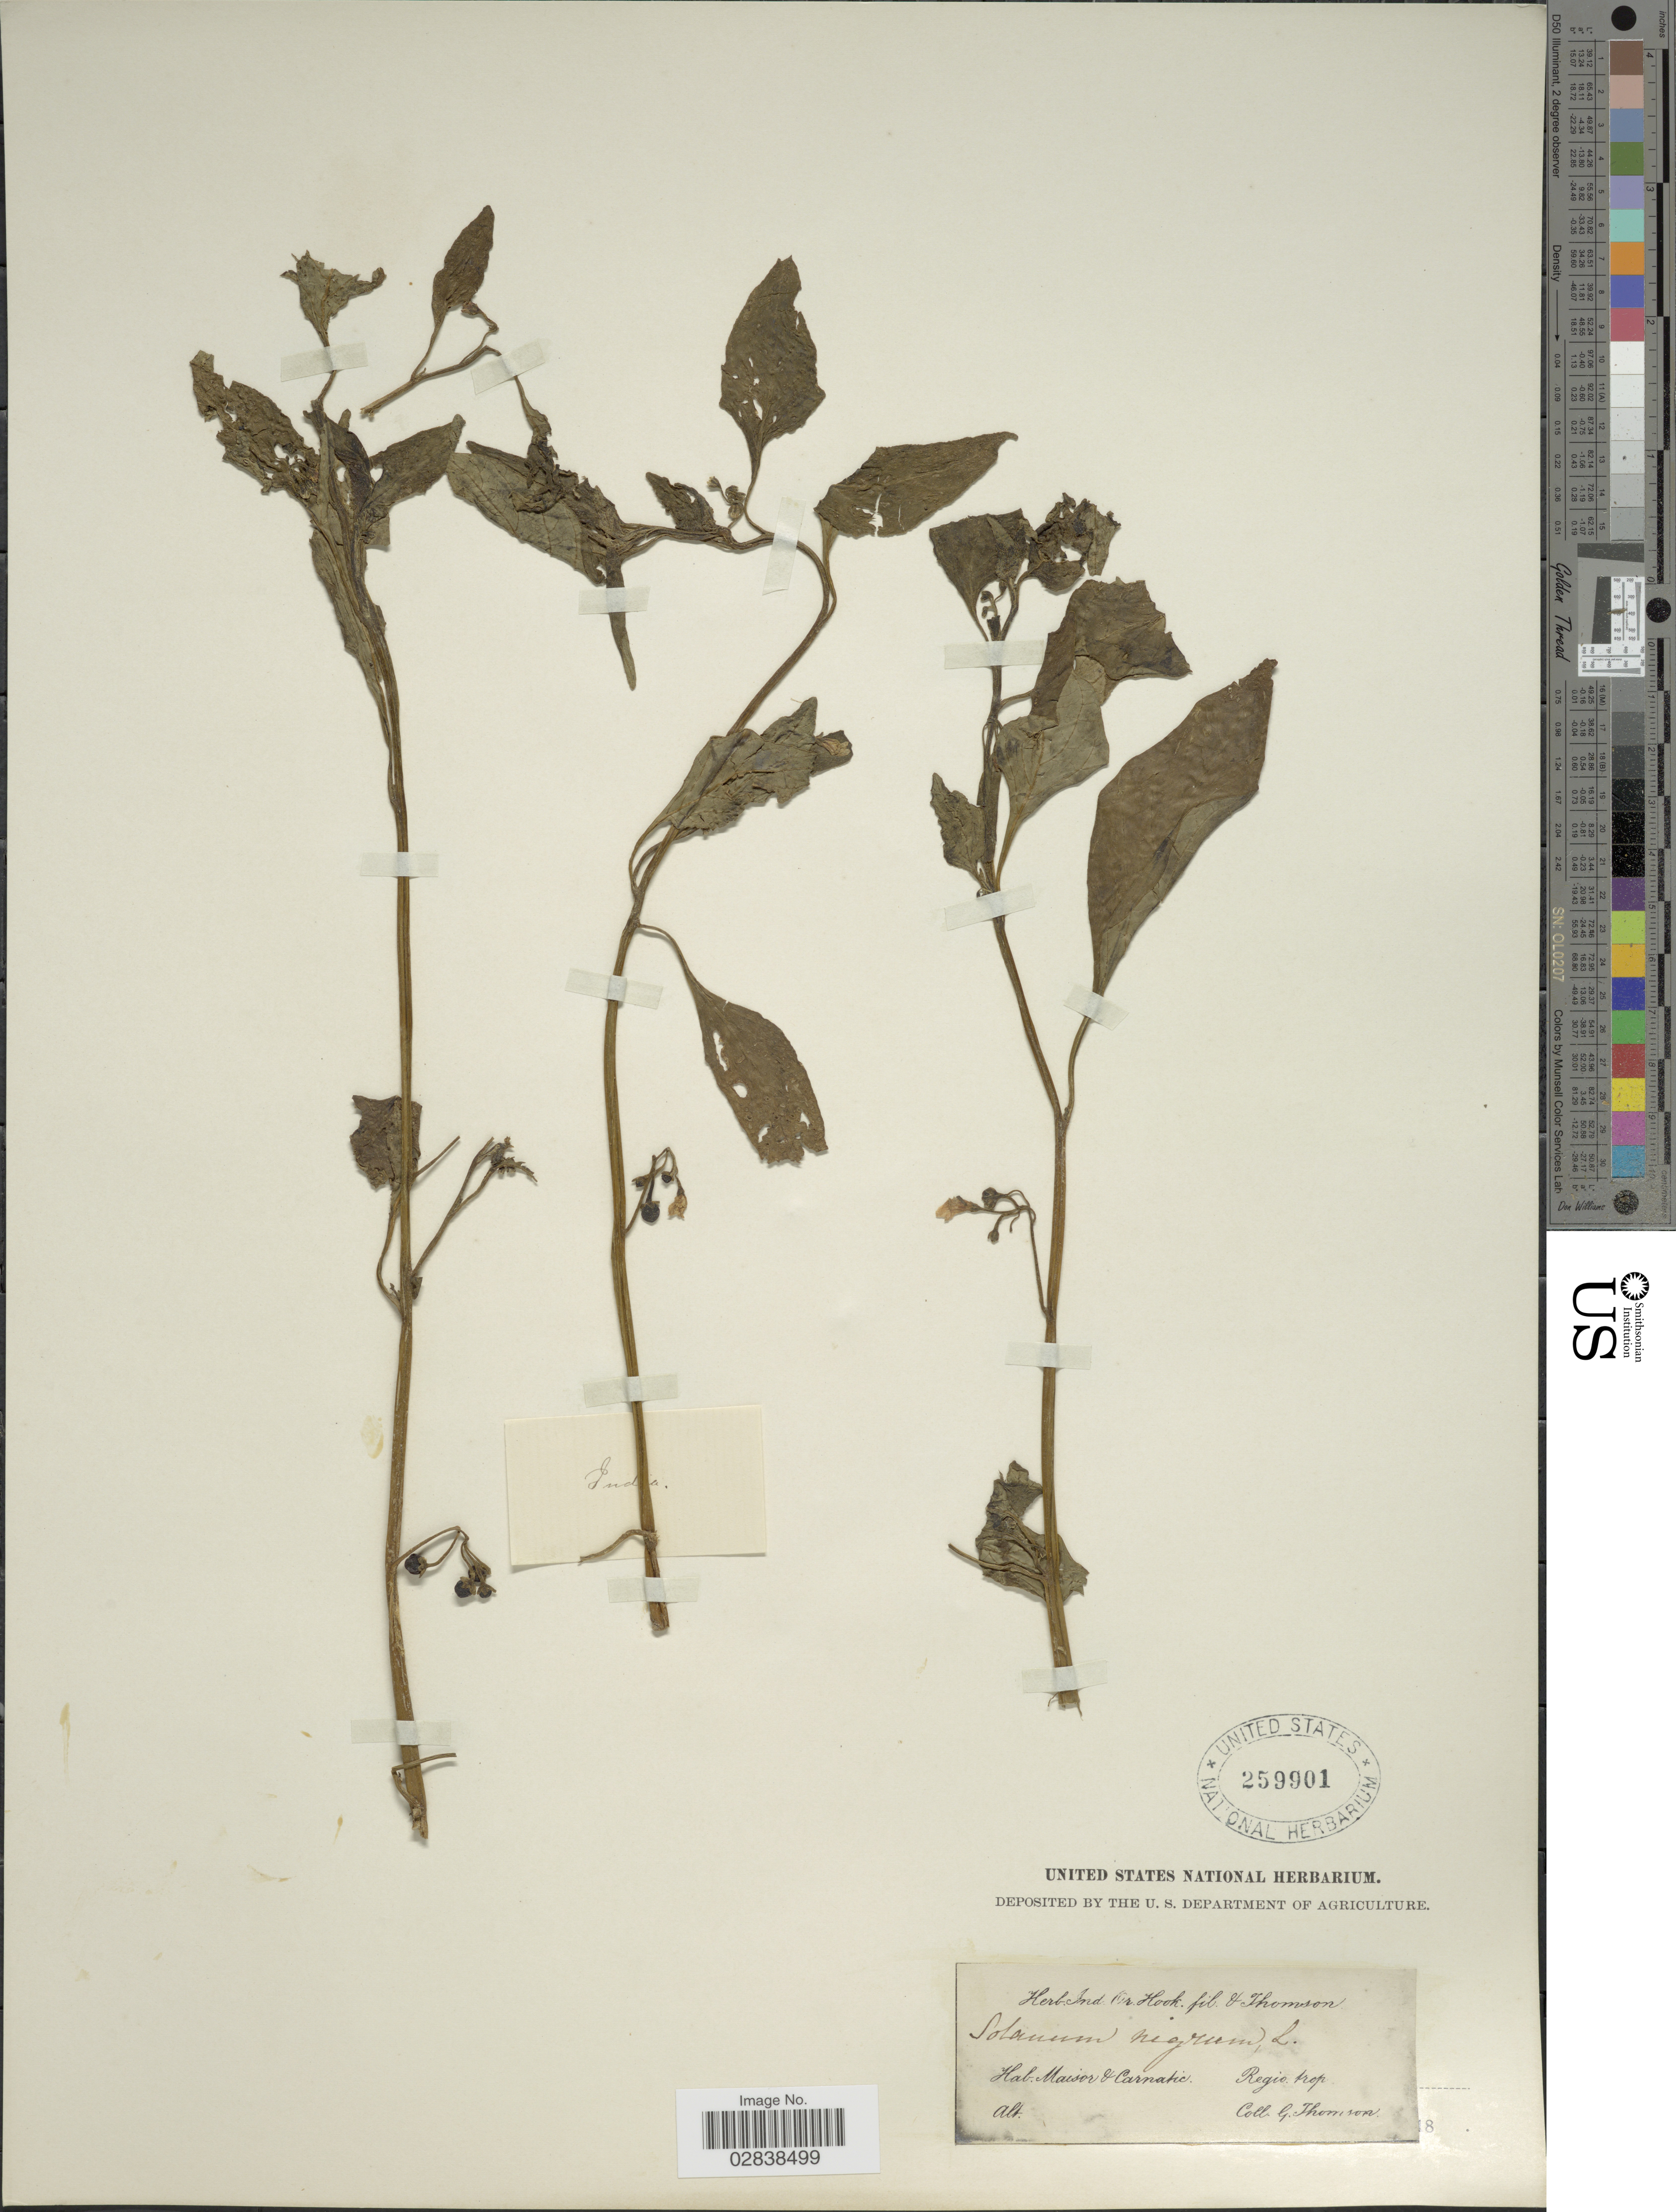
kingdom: Plantae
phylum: Tracheophyta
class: Magnoliopsida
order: Solanales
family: Solanaceae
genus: Solanum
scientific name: Solanum nigrum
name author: L.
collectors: G. Thomson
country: India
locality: Maisor & Carnatic, Regio trop.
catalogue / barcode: US 259901